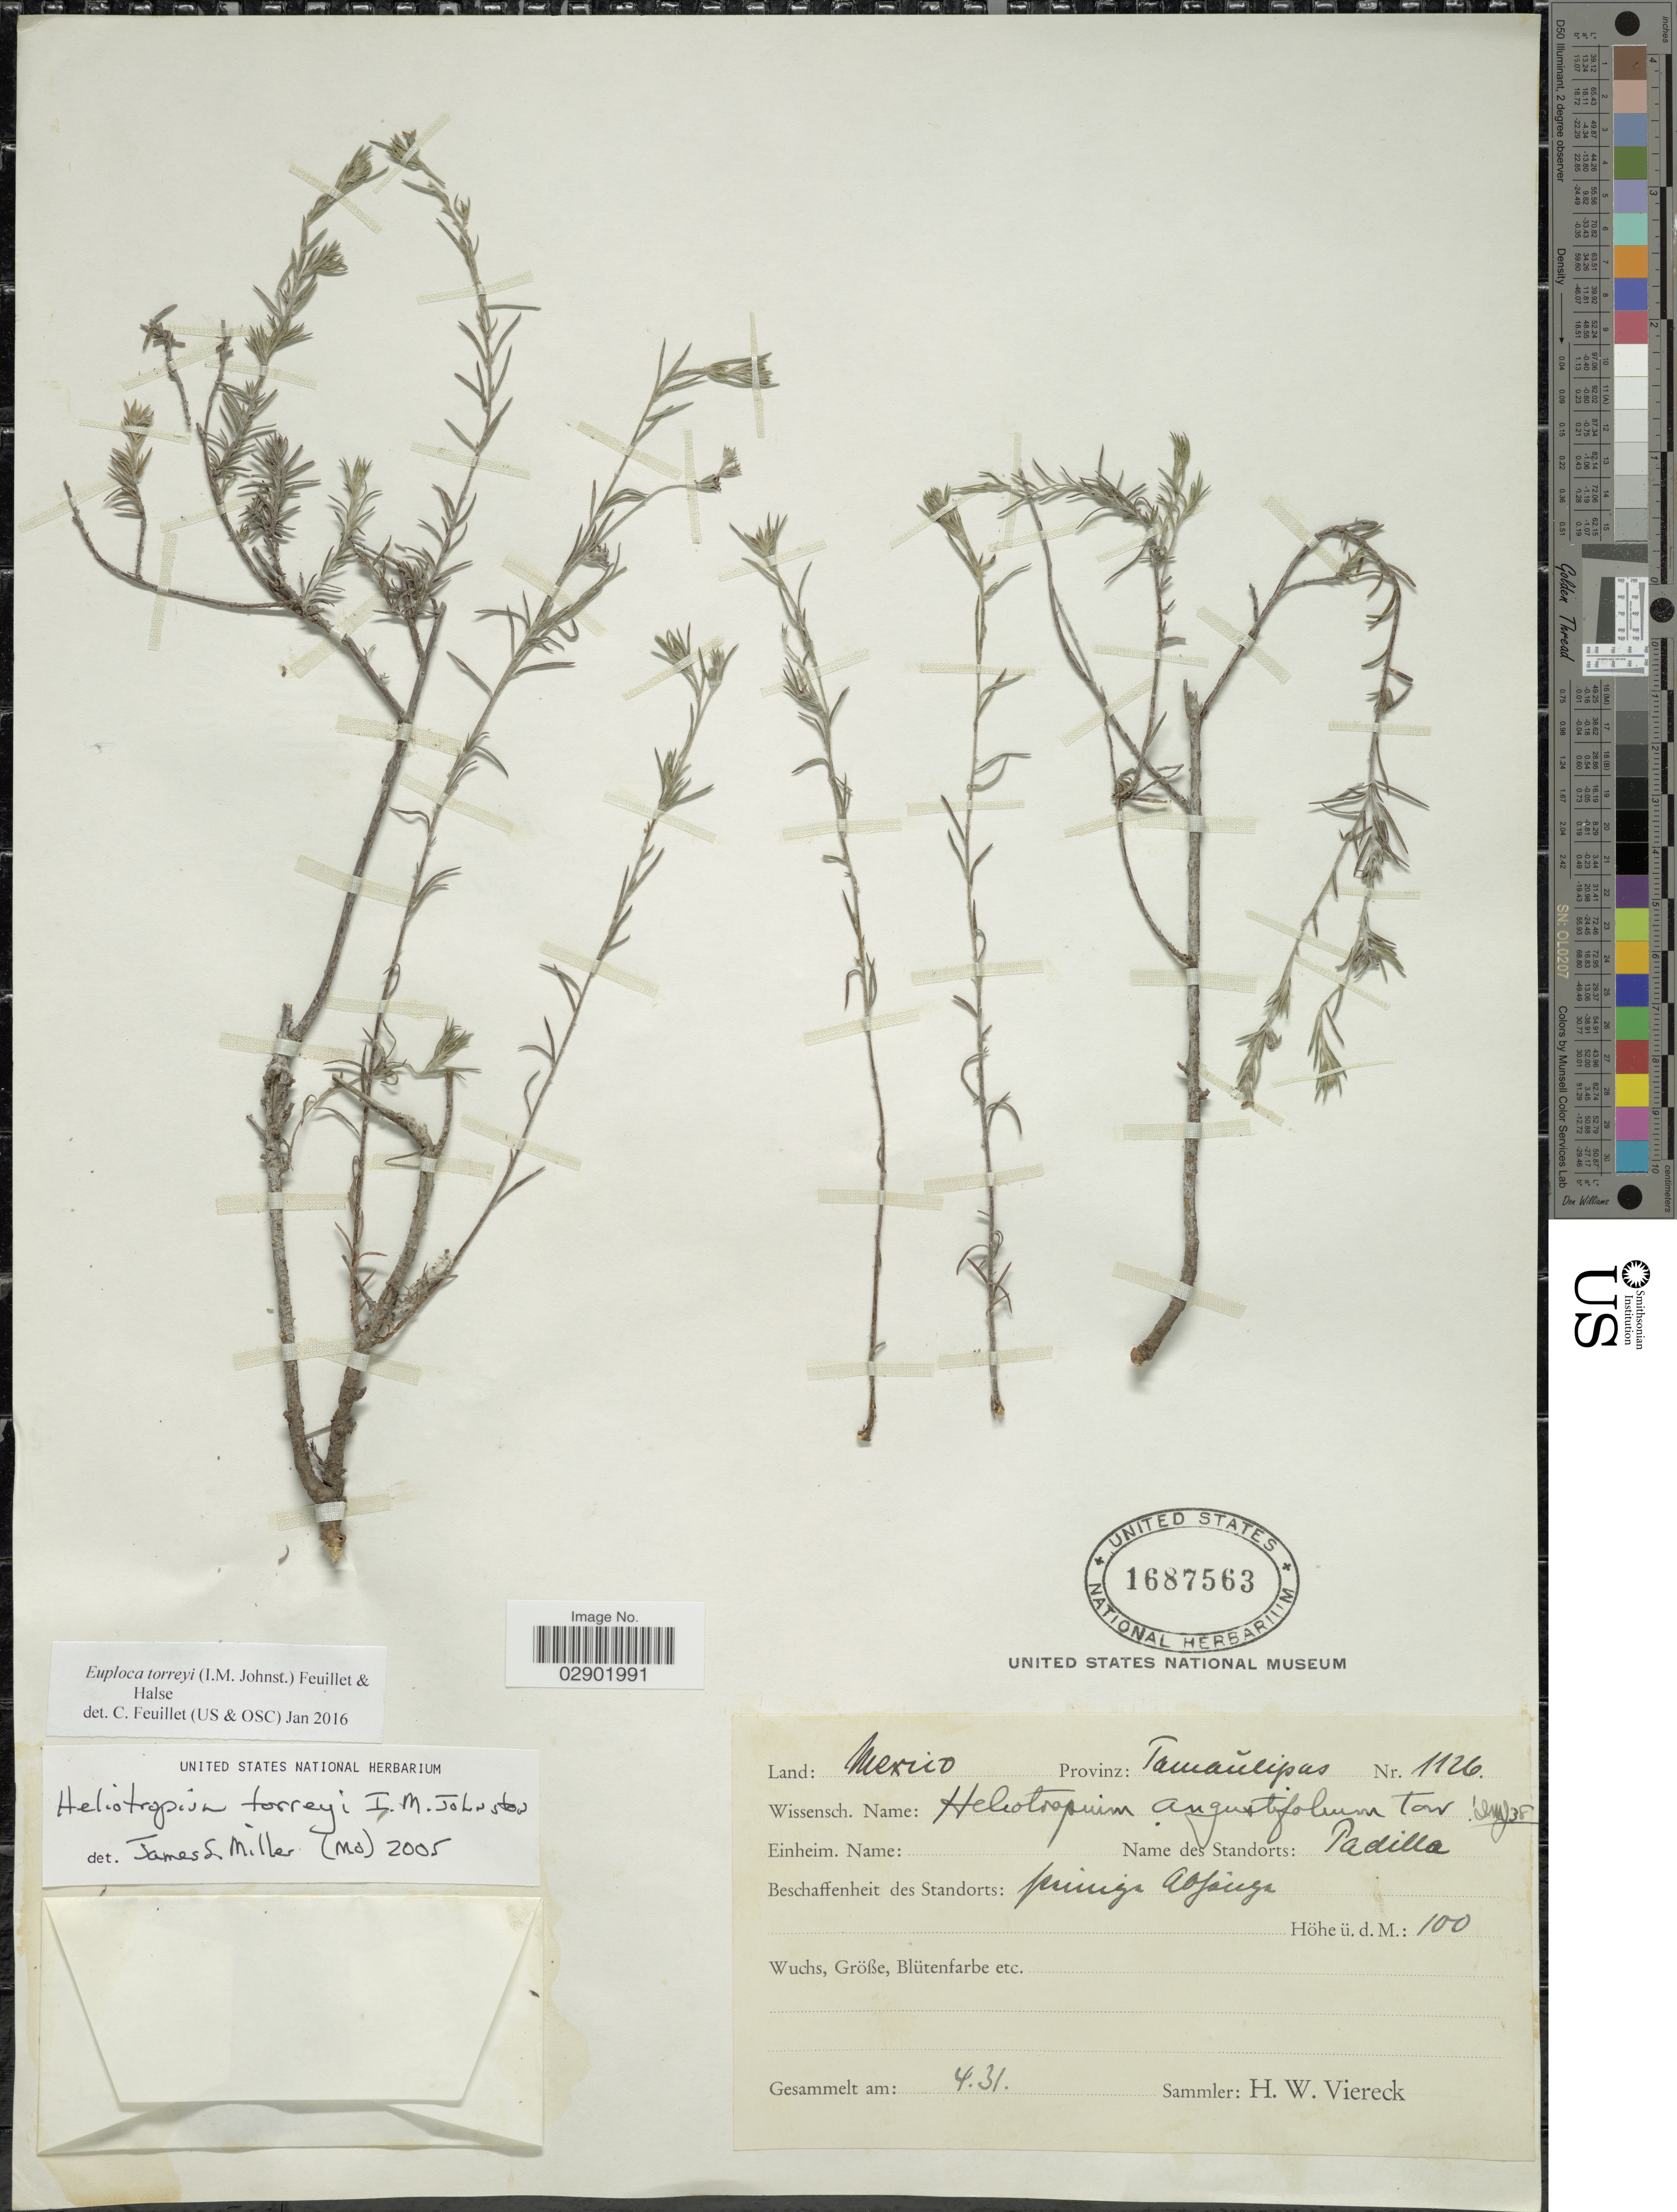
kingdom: Plantae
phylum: Tracheophyta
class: Magnoliopsida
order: Boraginales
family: Heliotropiaceae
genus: Euploca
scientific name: Euploca torreyi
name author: (I.M. Johnst.) Feuillet & Halse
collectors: H. W. Viereck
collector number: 1126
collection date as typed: Transcribed d/m/y: /4/31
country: Mexico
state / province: Tamaulipas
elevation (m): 100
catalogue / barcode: US 1687563